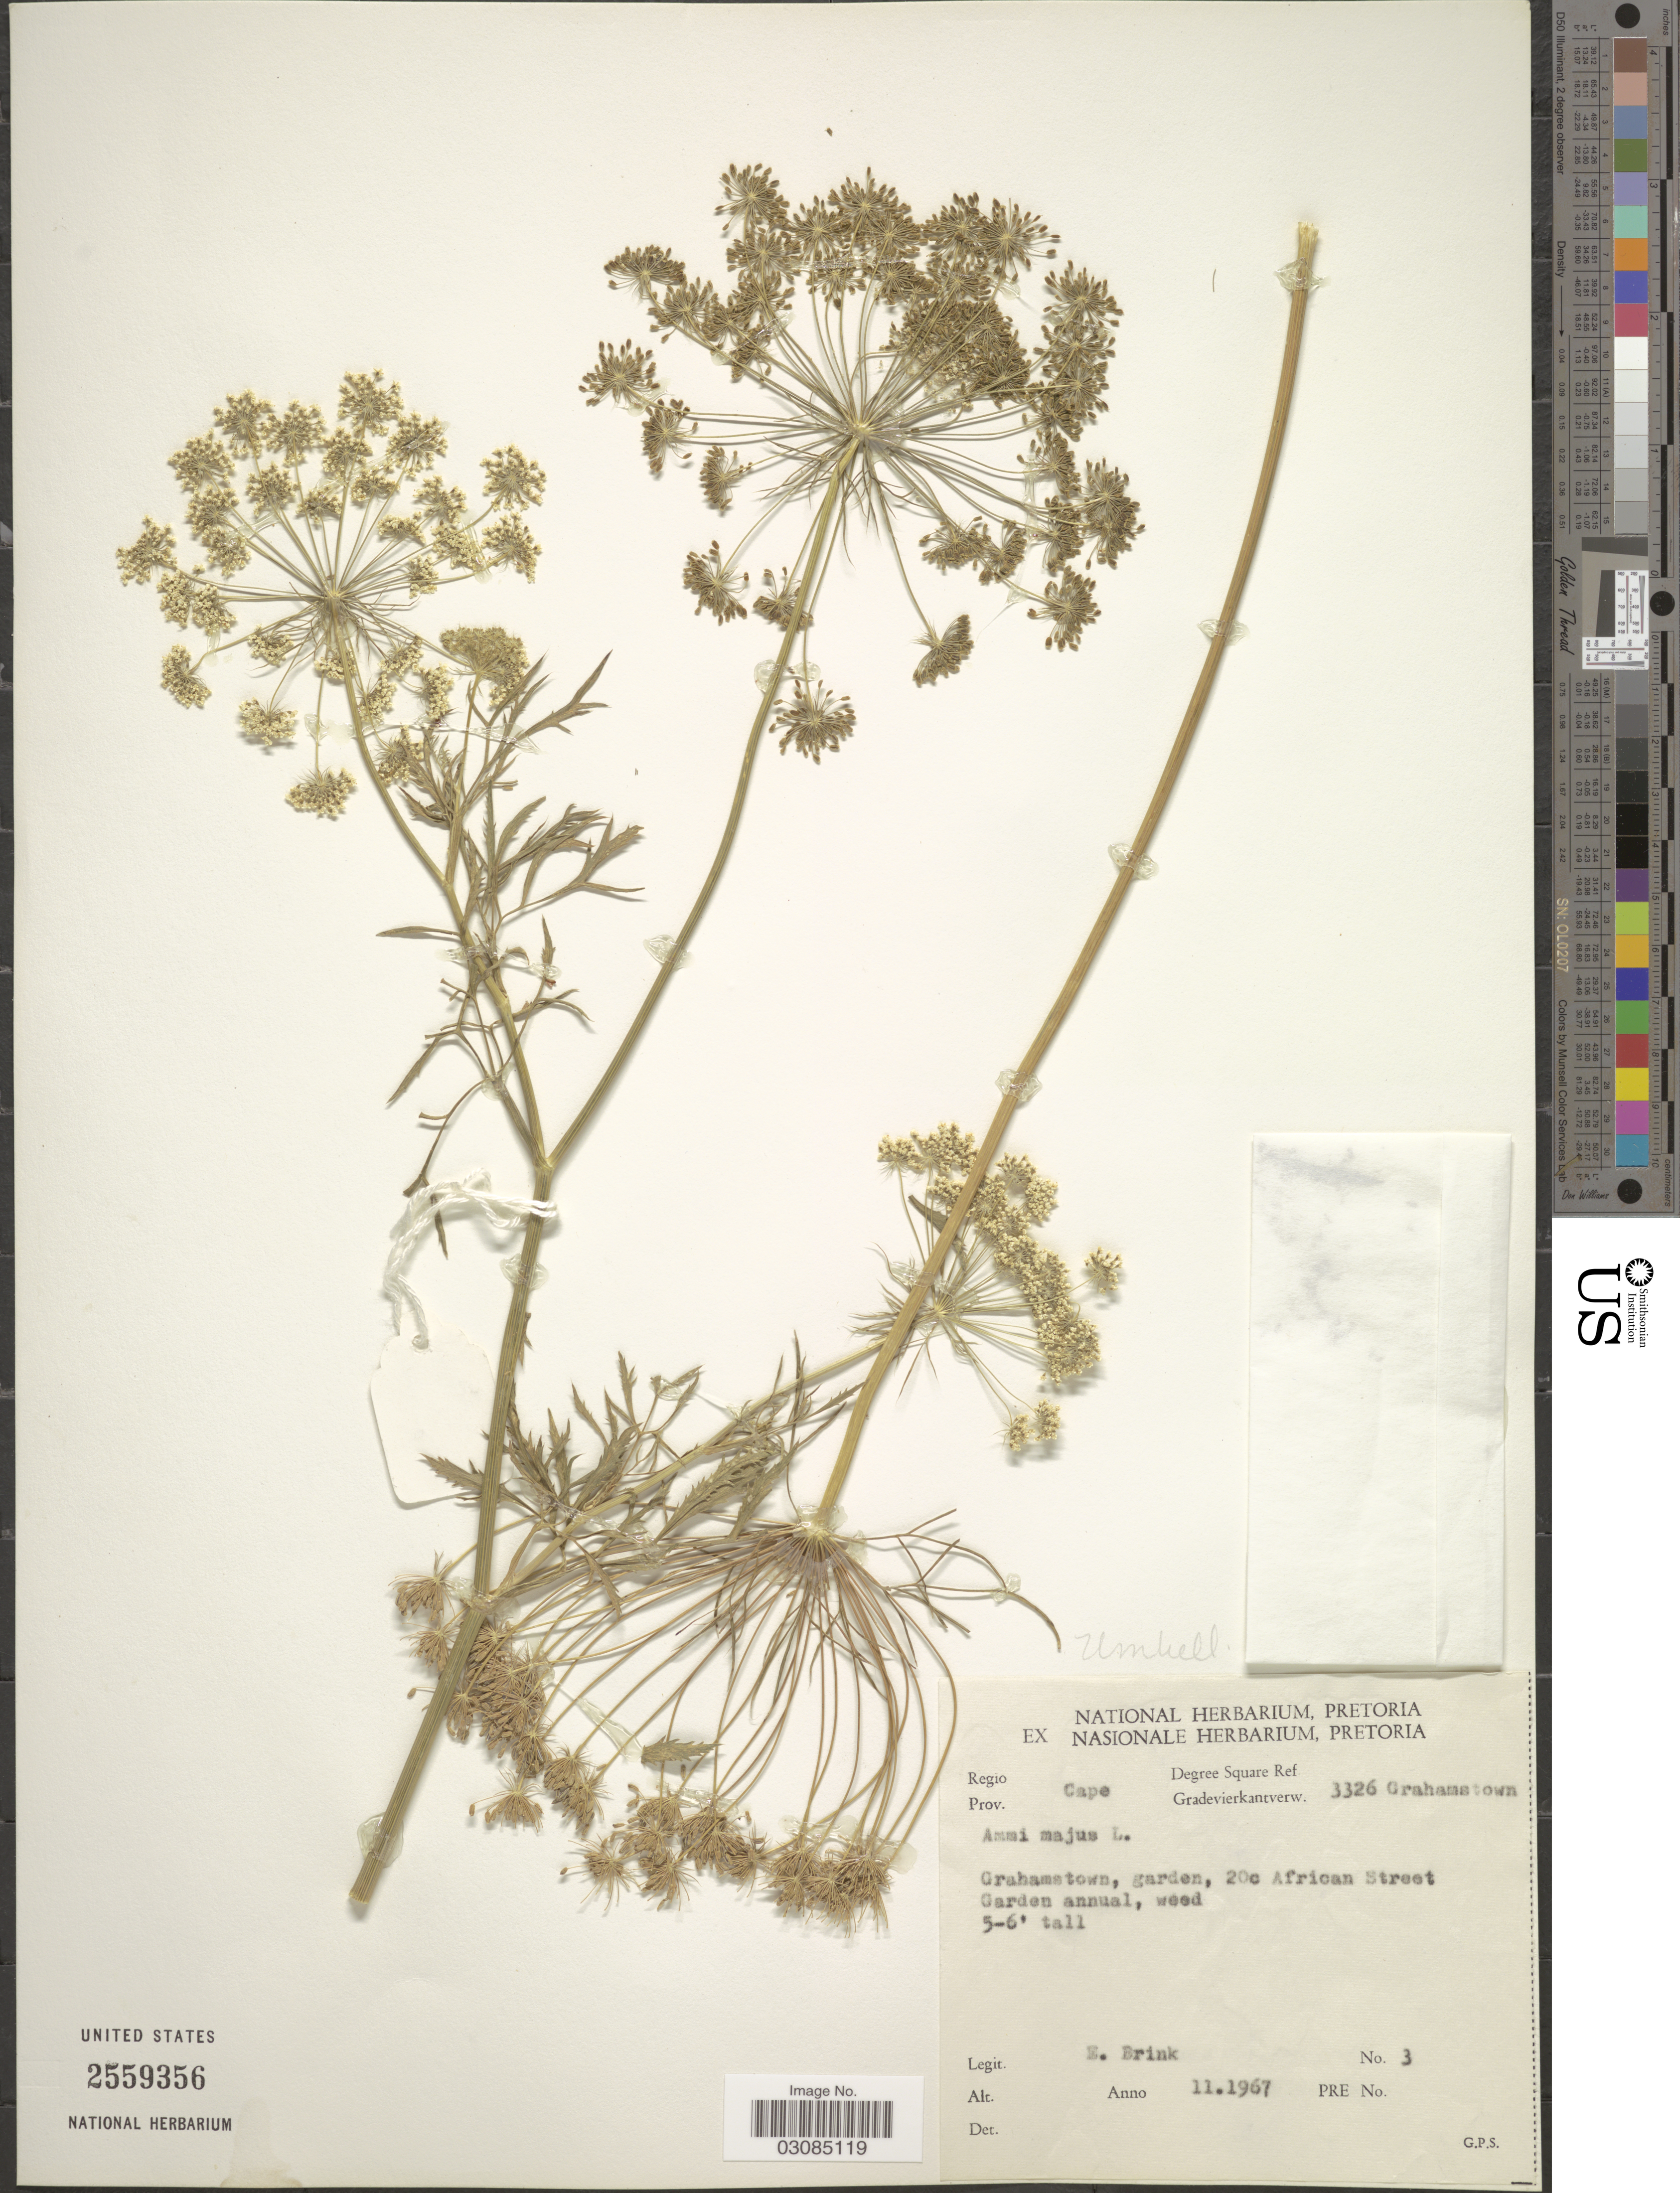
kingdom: Plantae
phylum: Tracheophyta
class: Magnoliopsida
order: Apiales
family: Apiaceae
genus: Ammi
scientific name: Ammi majus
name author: L.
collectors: E. Brink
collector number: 3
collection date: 1967-11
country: South Africa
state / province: Eastern Cape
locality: Prov. Cape. Gradevierkantverw. 3326 Grahamstown. Grahamstown, garden, 20c African Street Garden annual, weed.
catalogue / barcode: US 2559356